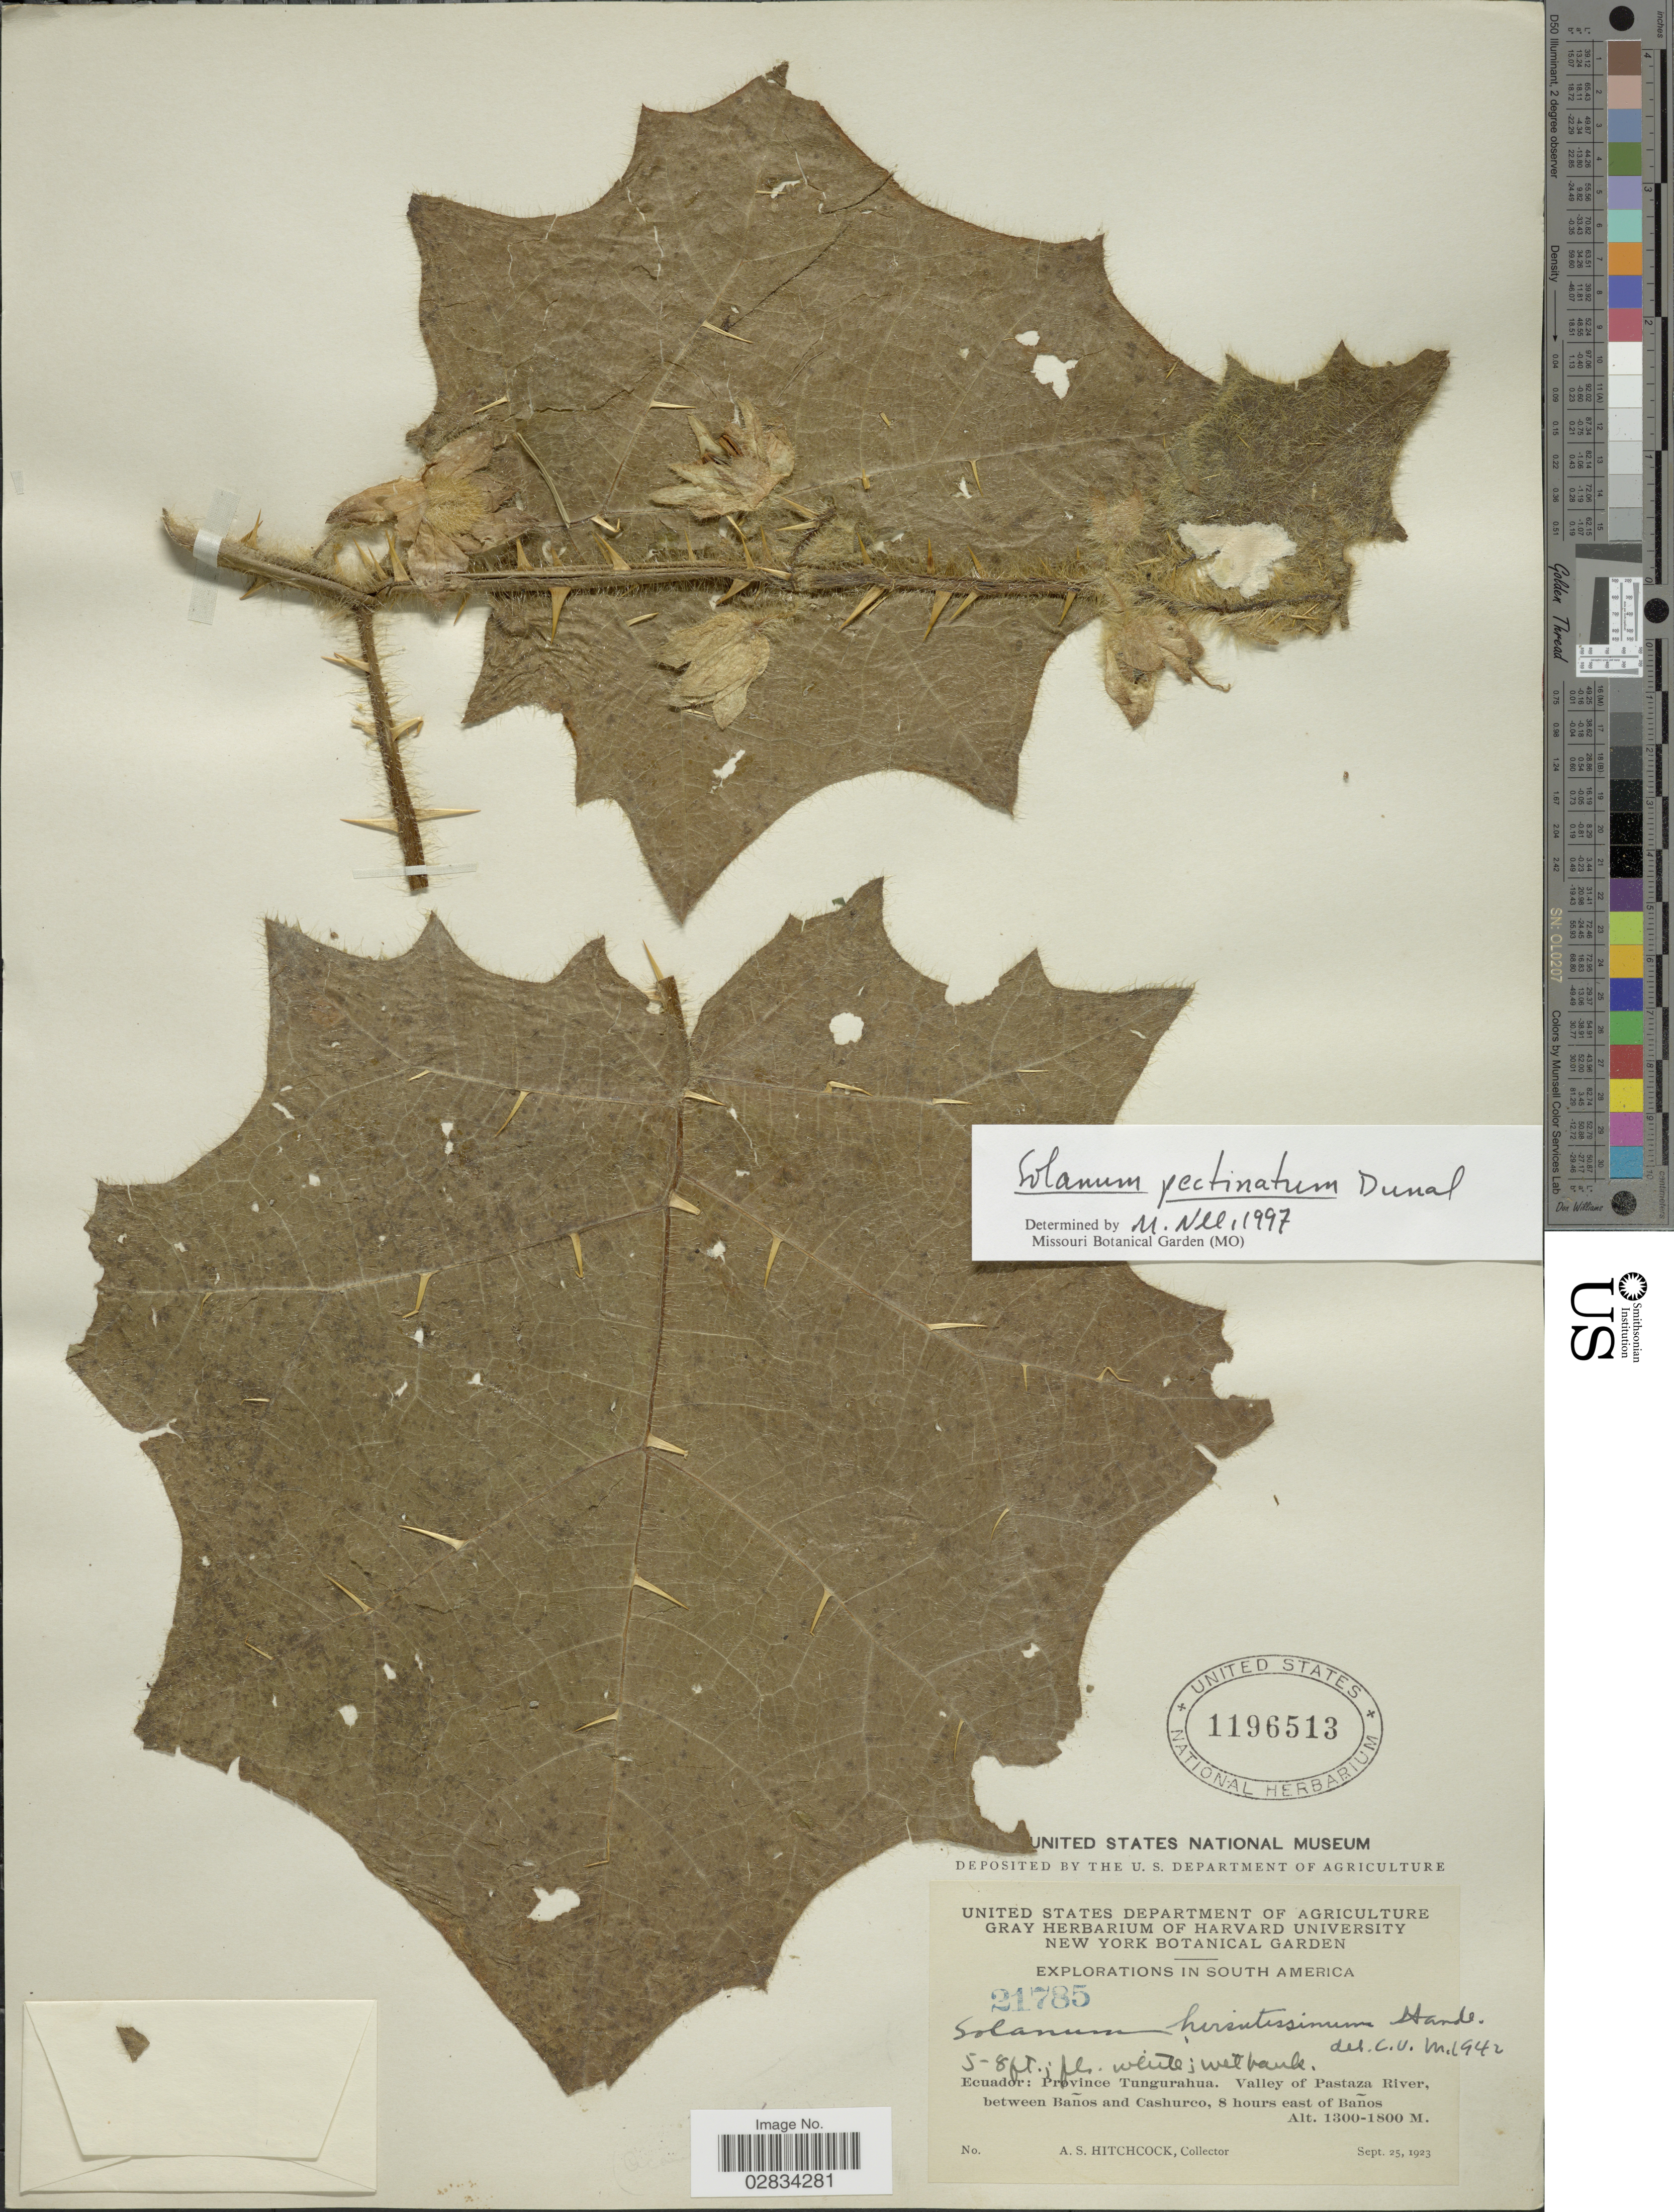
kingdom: Plantae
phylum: Tracheophyta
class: Magnoliopsida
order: Solanales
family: Solanaceae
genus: Solanum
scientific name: Solanum pectinatum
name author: Dunal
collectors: A. S. Hitchcock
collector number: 21785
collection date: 1923-09-25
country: Ecuador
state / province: Tungurahua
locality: Province Tungurahua. Valley of Pastaza River, between Baños and Cashurco, 8 hours east of Baños.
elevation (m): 1300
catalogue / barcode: US 1196513